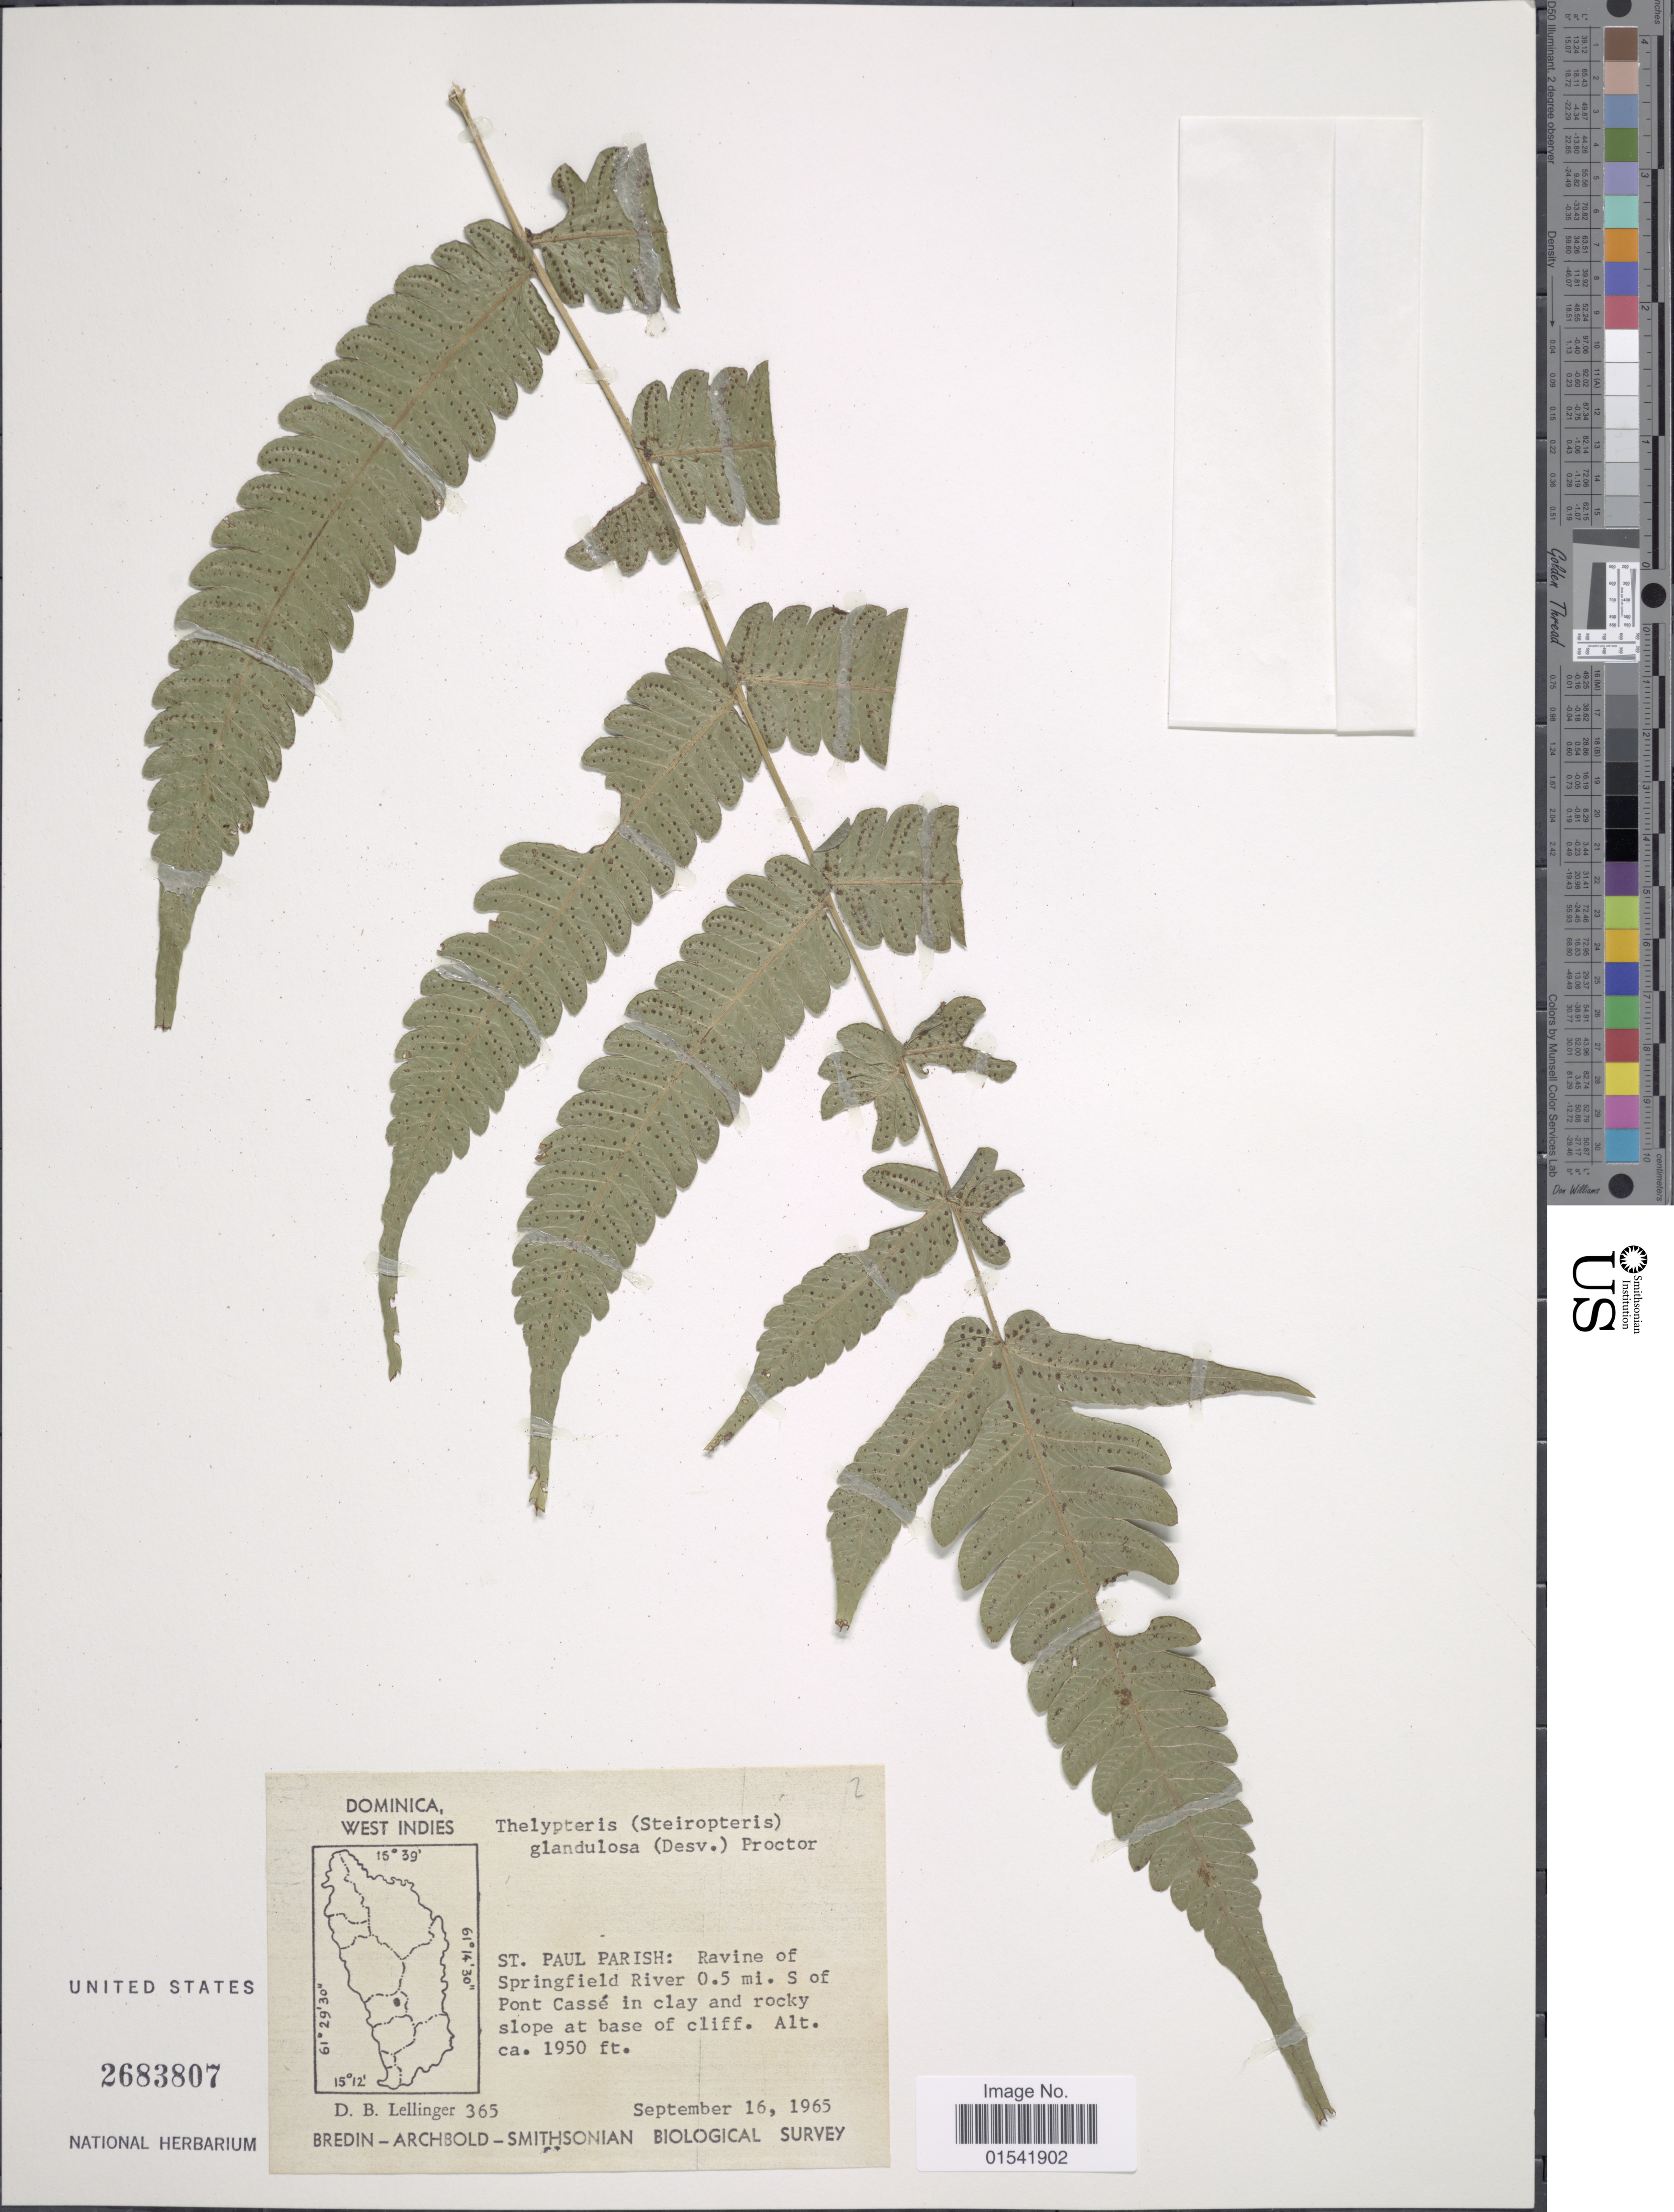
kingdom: Plantae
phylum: Tracheophyta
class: Polypodiopsida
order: Polypodiales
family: Thelypteridaceae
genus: Steiropteris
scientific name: Steiropteris glandulosa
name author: (Hook. f.) Pic. Serm.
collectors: D. B. Lellinger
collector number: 365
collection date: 1965-09-16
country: Dominica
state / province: St. Paul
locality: West Indies, St. Paul Parish: Ravine of Springfield River 0.5 mi. S of Pont Cassé in clay and rocky slope at base of cliff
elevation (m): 594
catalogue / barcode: US 2683807